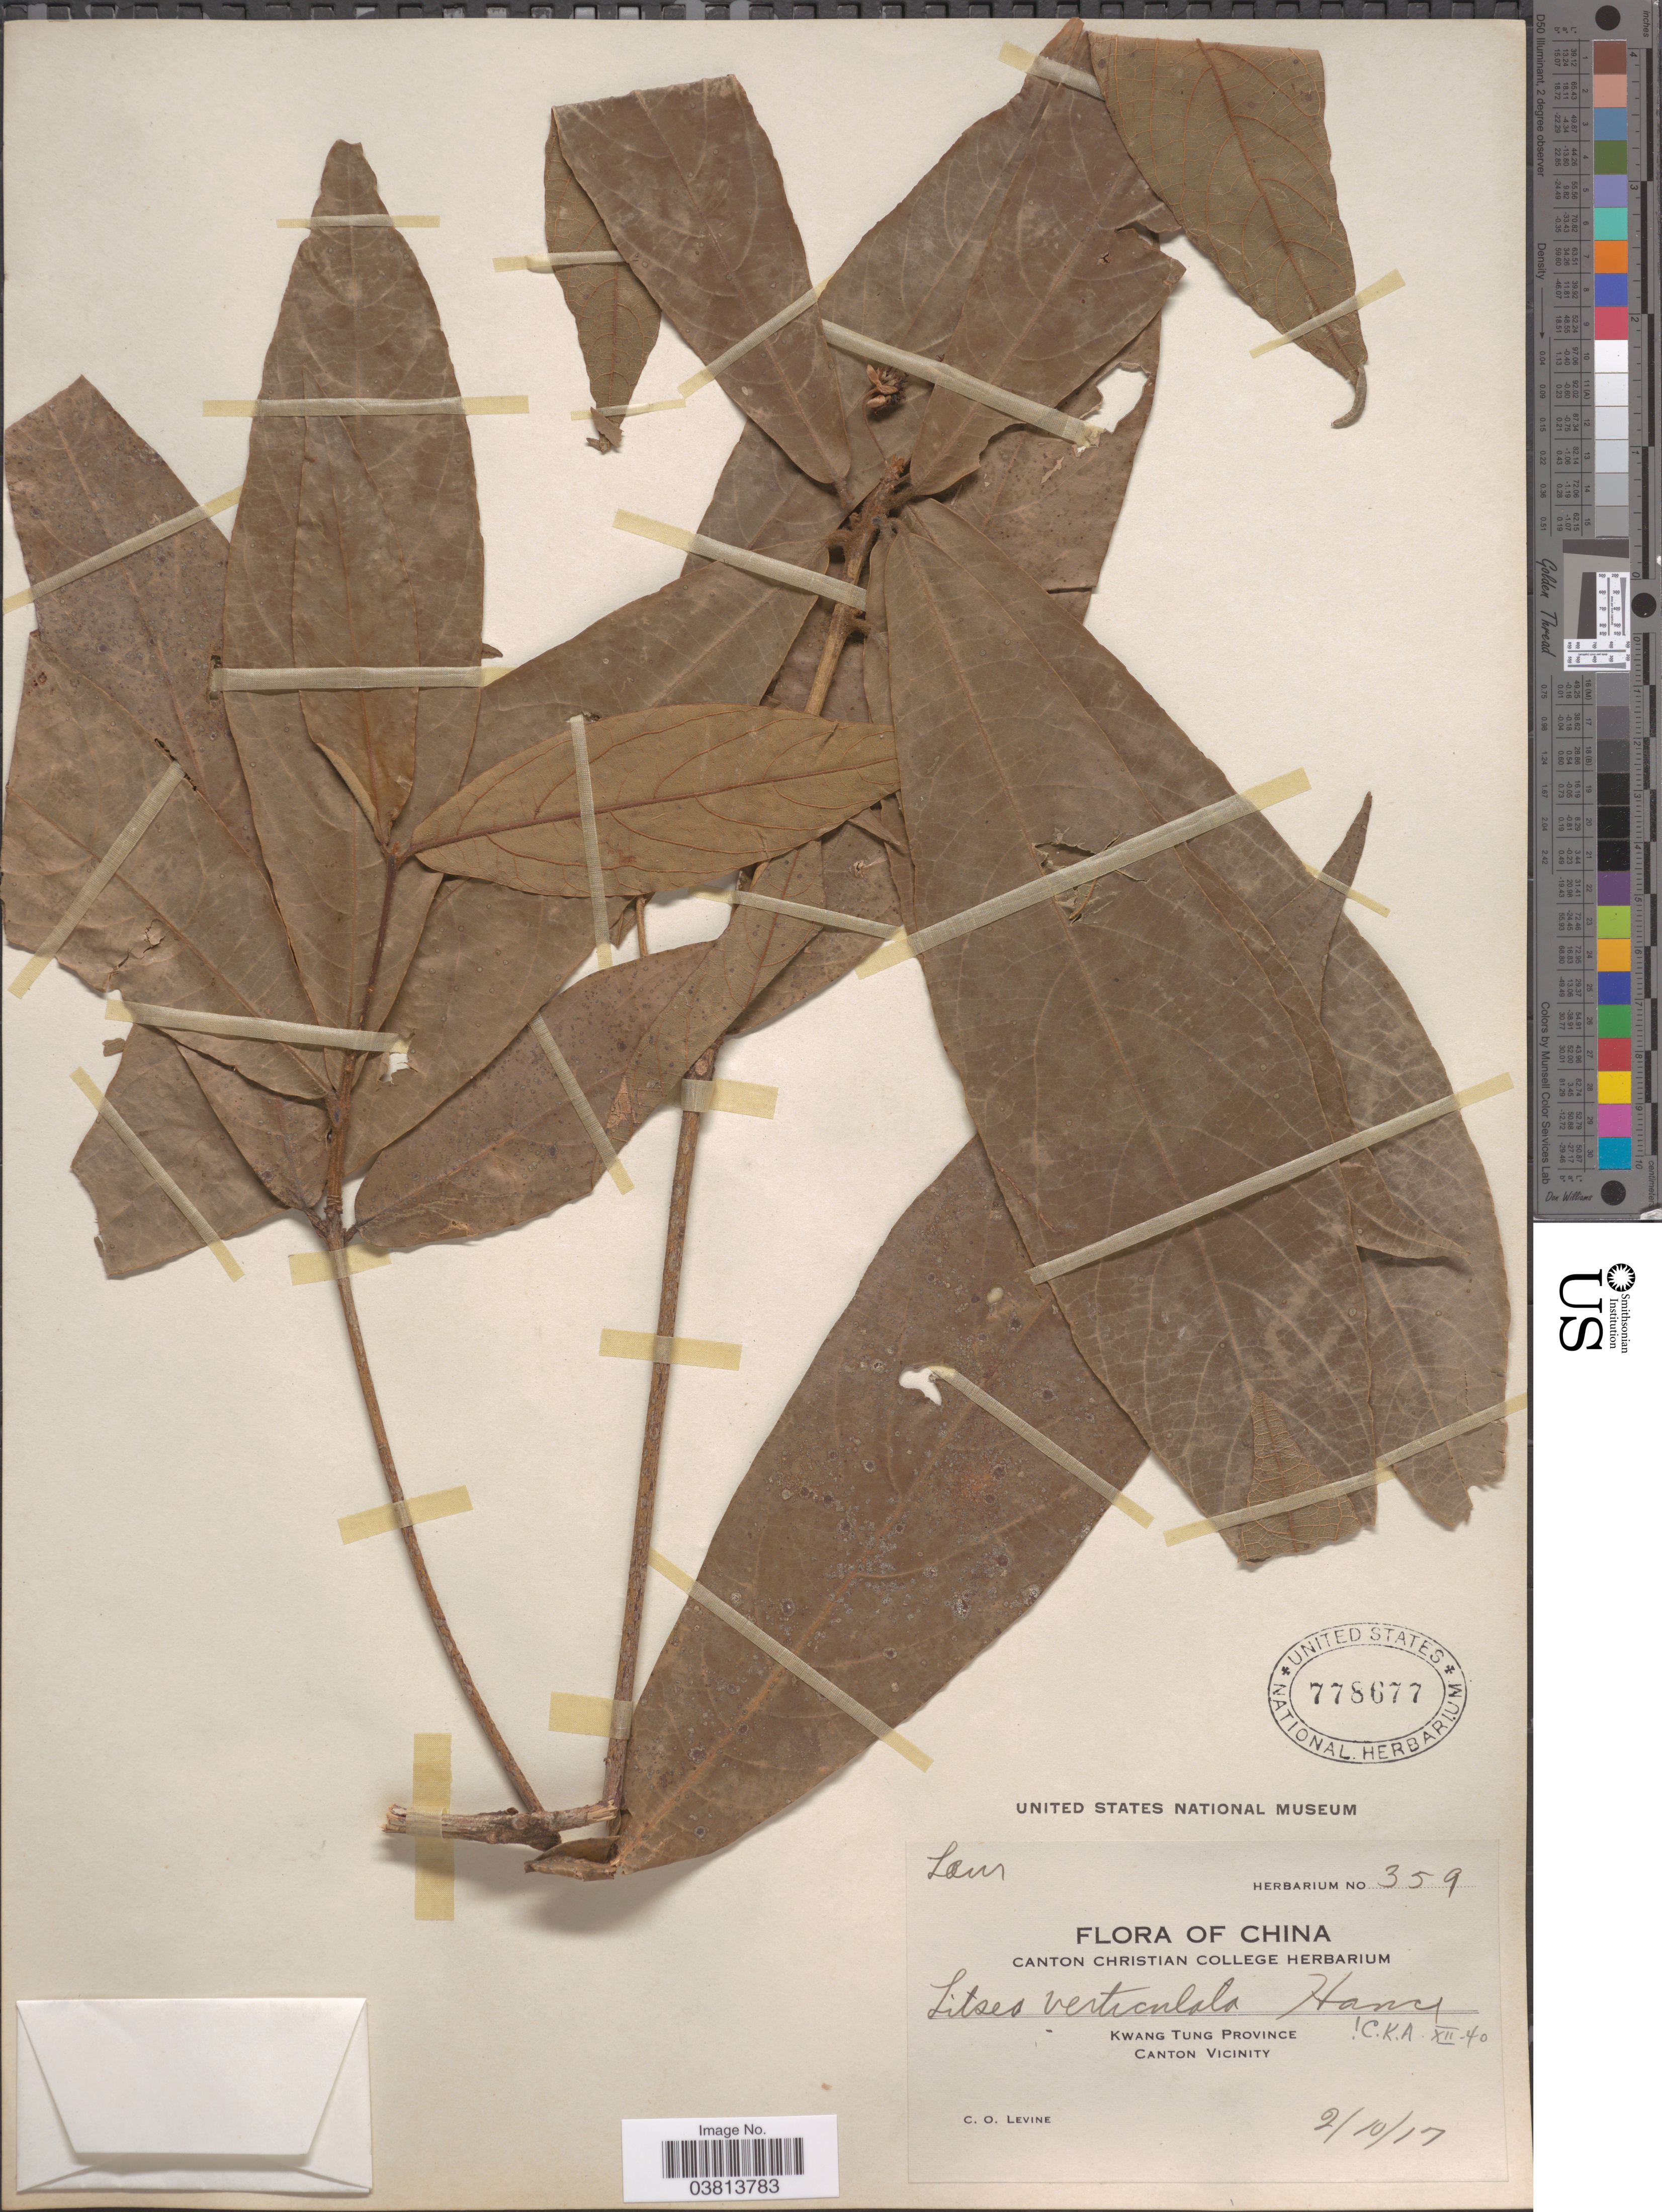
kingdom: Plantae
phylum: Tracheophyta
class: Magnoliopsida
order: Laurales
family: Lauraceae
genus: Litsea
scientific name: Litsea verticillata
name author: S. Vidal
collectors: C. O. Levine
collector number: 359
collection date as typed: Transcribed d/m/y: 2/10/17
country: China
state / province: Guangdong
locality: Kwang Tung Province. Canton Vicinity.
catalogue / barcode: US 778677